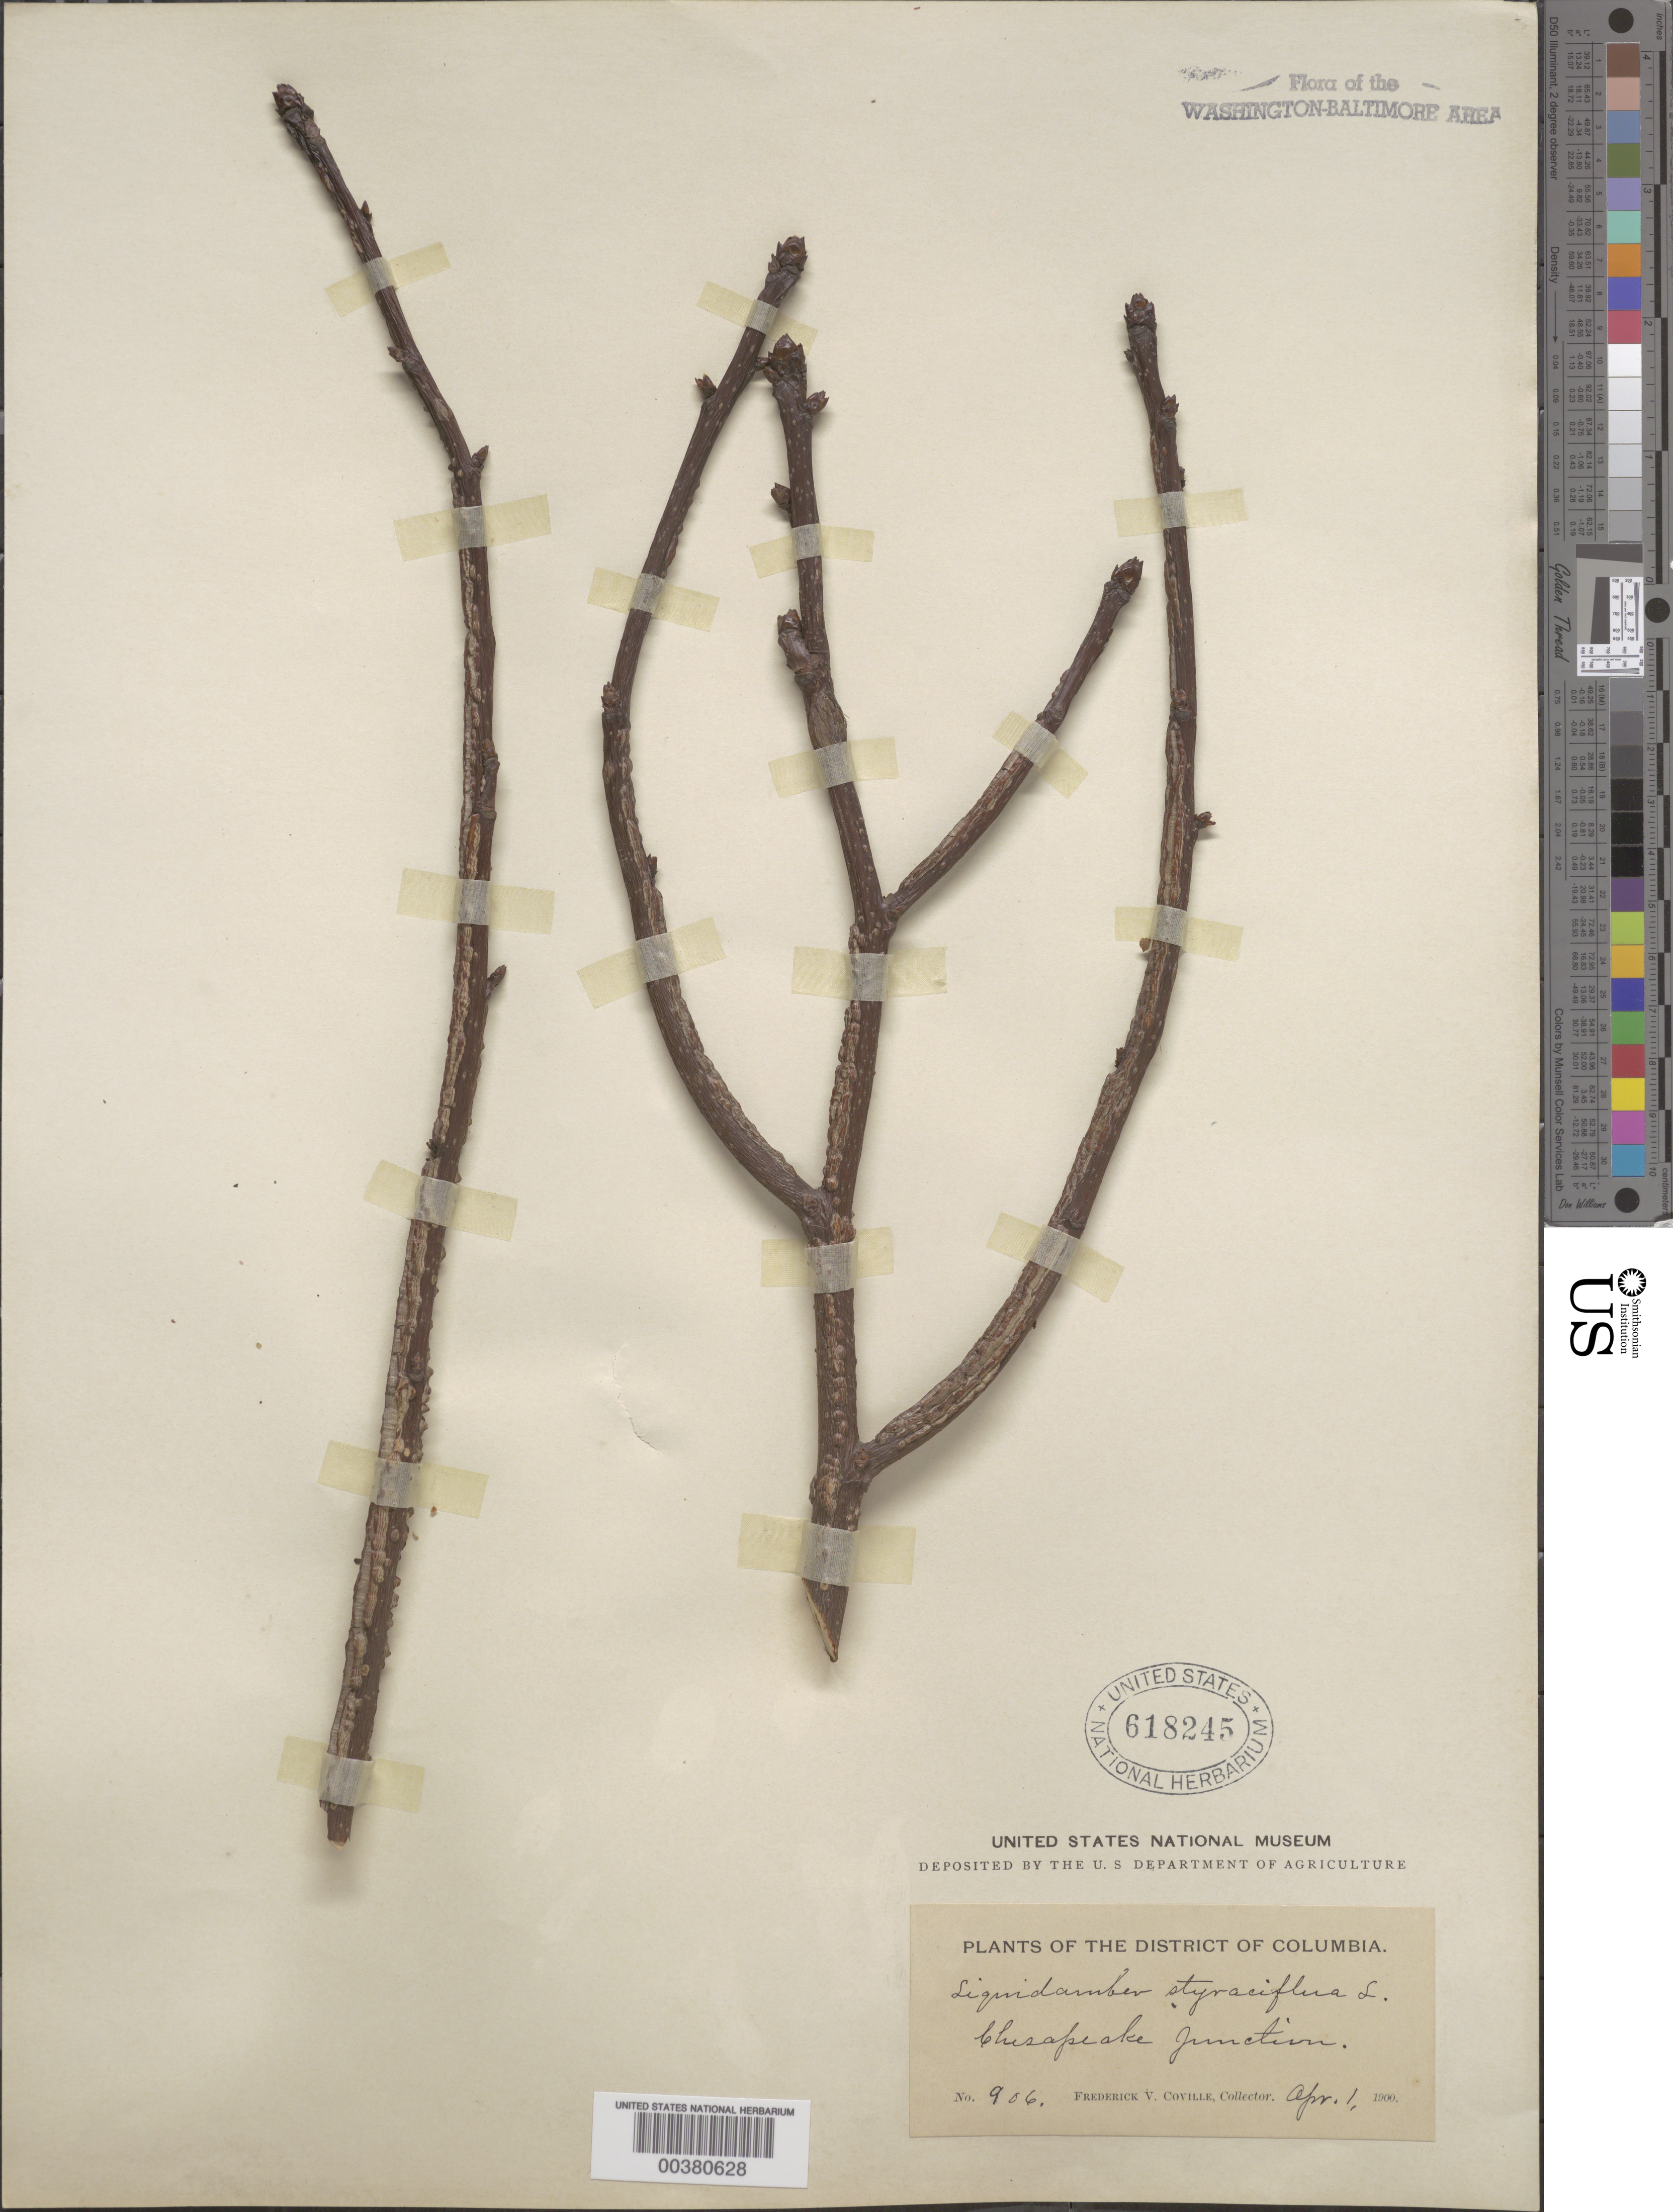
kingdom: Plantae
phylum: Tracheophyta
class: Magnoliopsida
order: Saxifragales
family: Altingiaceae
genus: Liquidambar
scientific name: Liquidambar styraciflua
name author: L.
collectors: F. V. Coville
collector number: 906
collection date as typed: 01 Apr 1900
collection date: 1900-04-01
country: United States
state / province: Maryland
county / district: Prince George's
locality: Chesapeake Junction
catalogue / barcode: US 618245